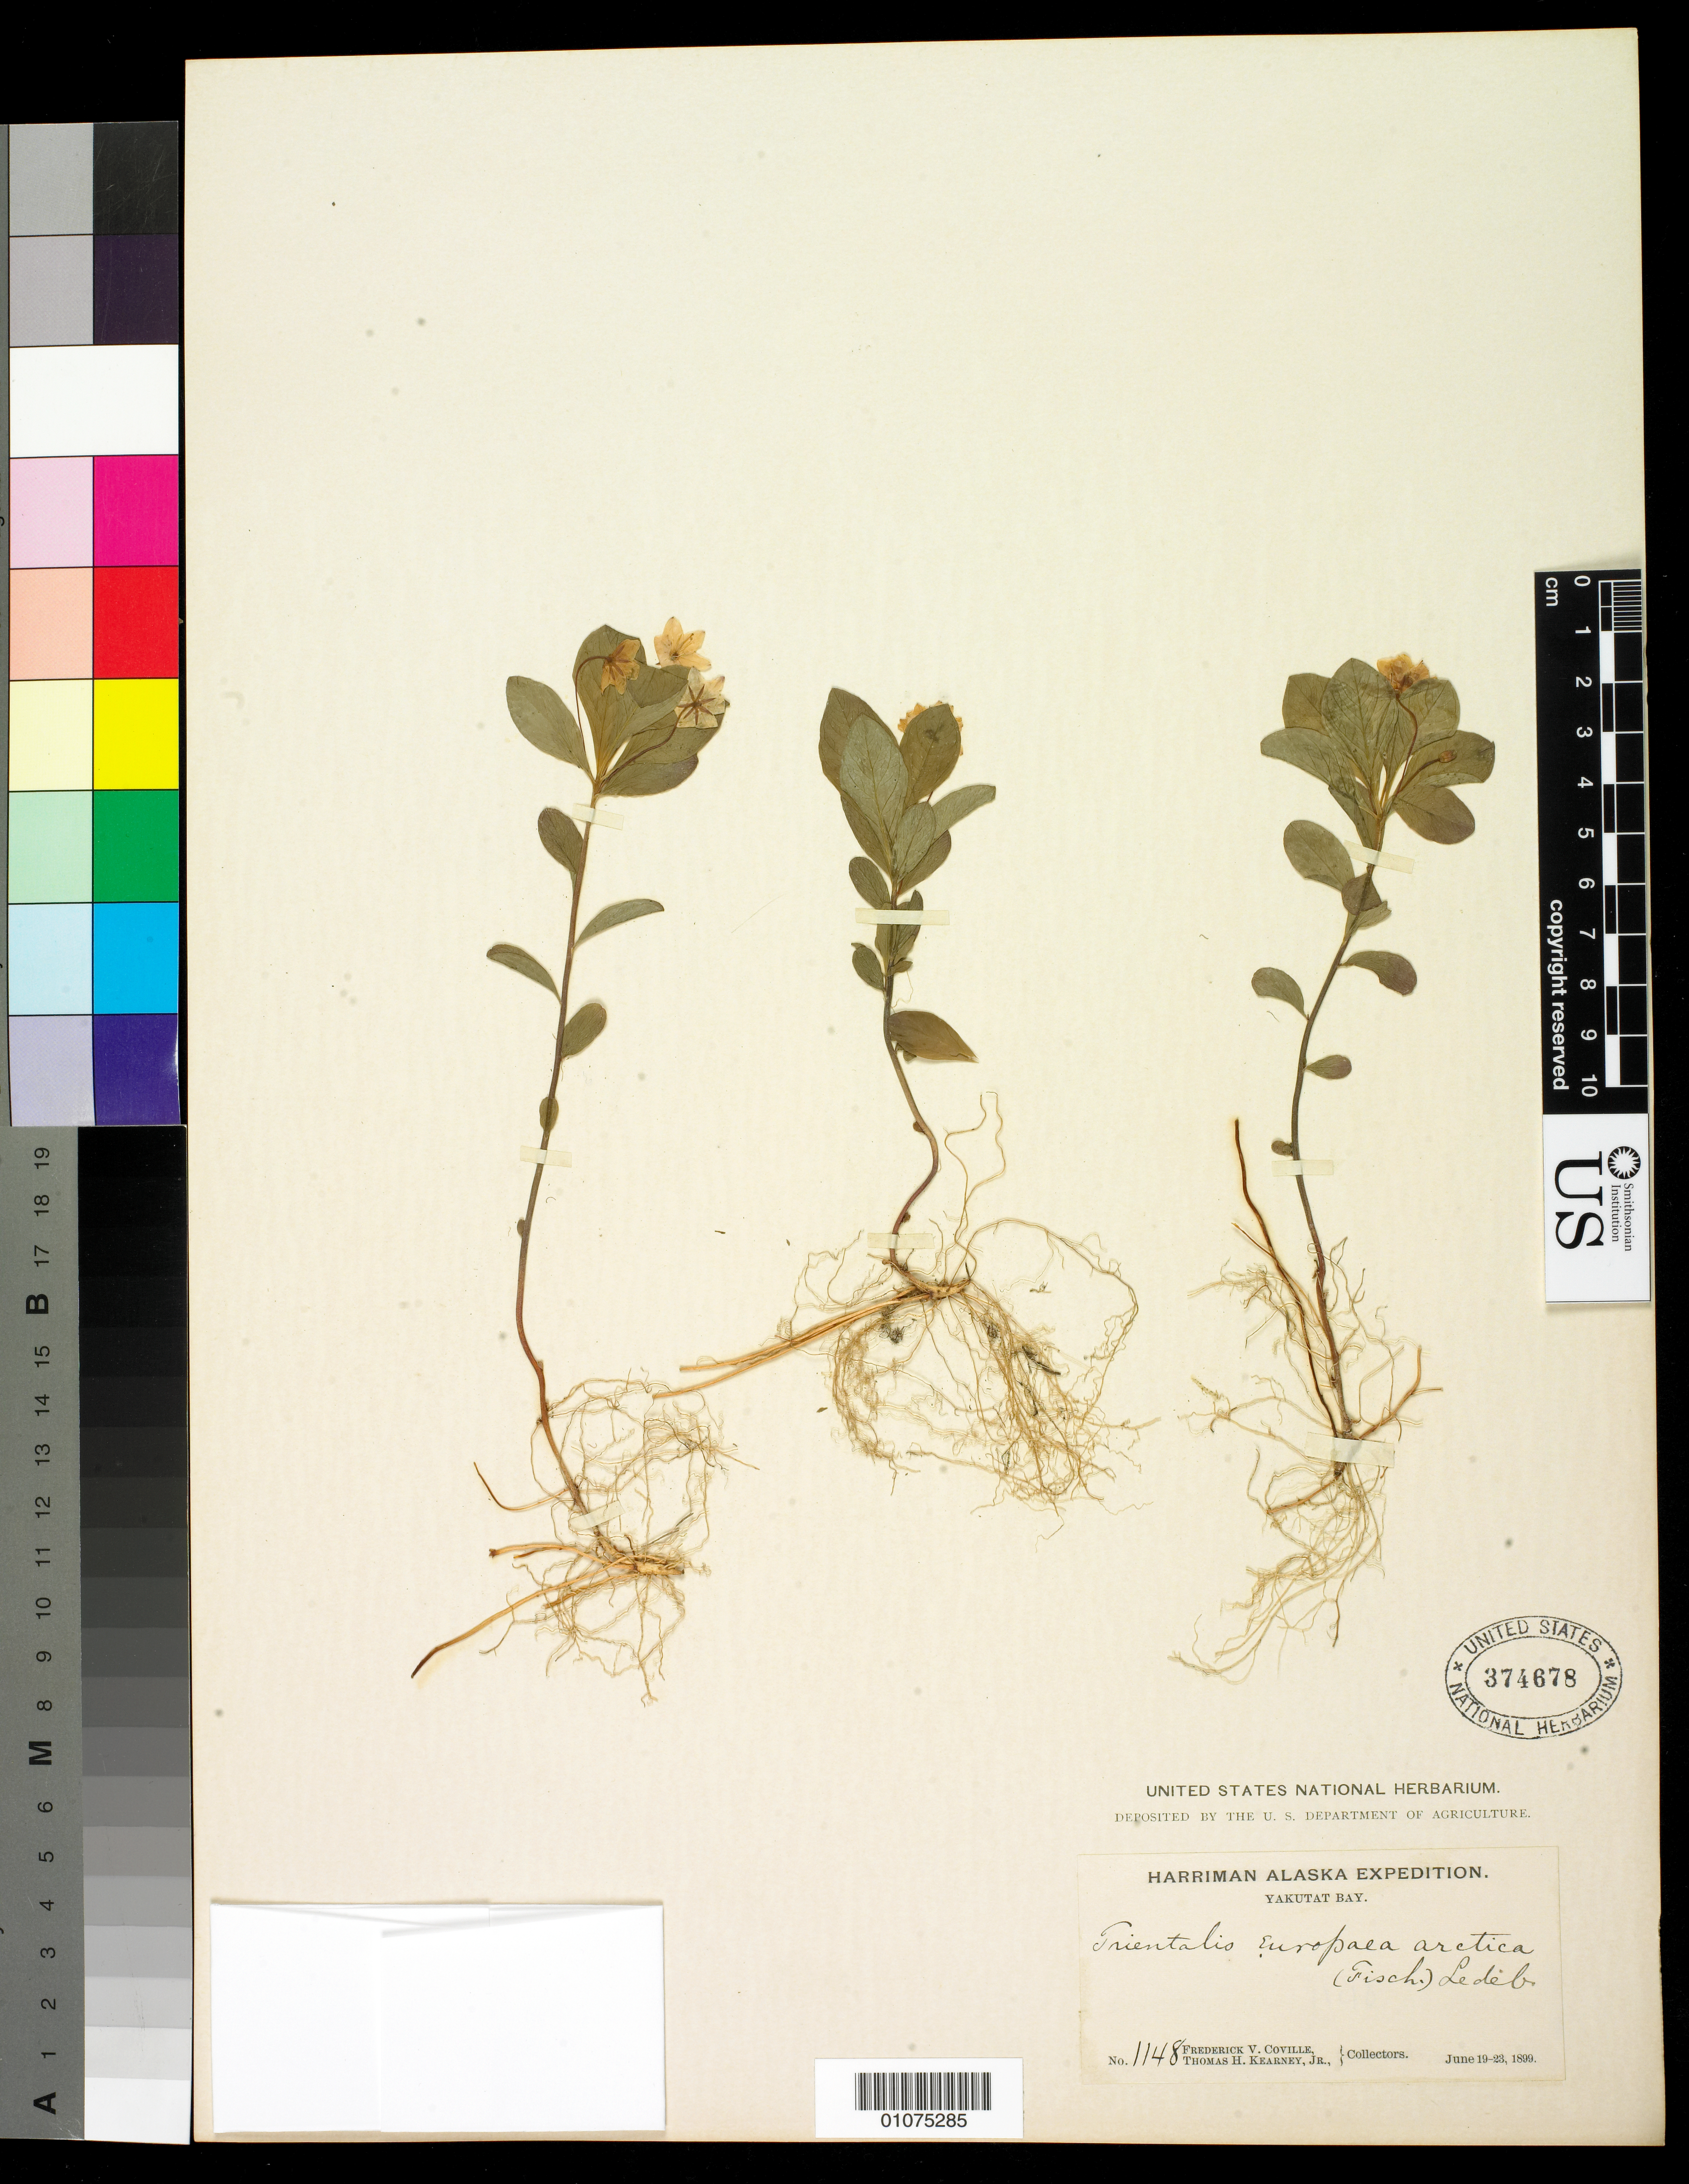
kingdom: Plantae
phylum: Tracheophyta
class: Magnoliopsida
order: Ericales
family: Primulaceae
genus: Trientalis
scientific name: Trientalis europaea subsp. arctica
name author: (Fisch. ex Hook.) Hultén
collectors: F. V. Coville & T. H. Kearney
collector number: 1148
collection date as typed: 19 Jun 1899 to 23 Jun 1899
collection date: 1899-06-19/1899-06-23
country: United States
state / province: Alaska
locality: Yakutat Bay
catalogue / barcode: US 374678